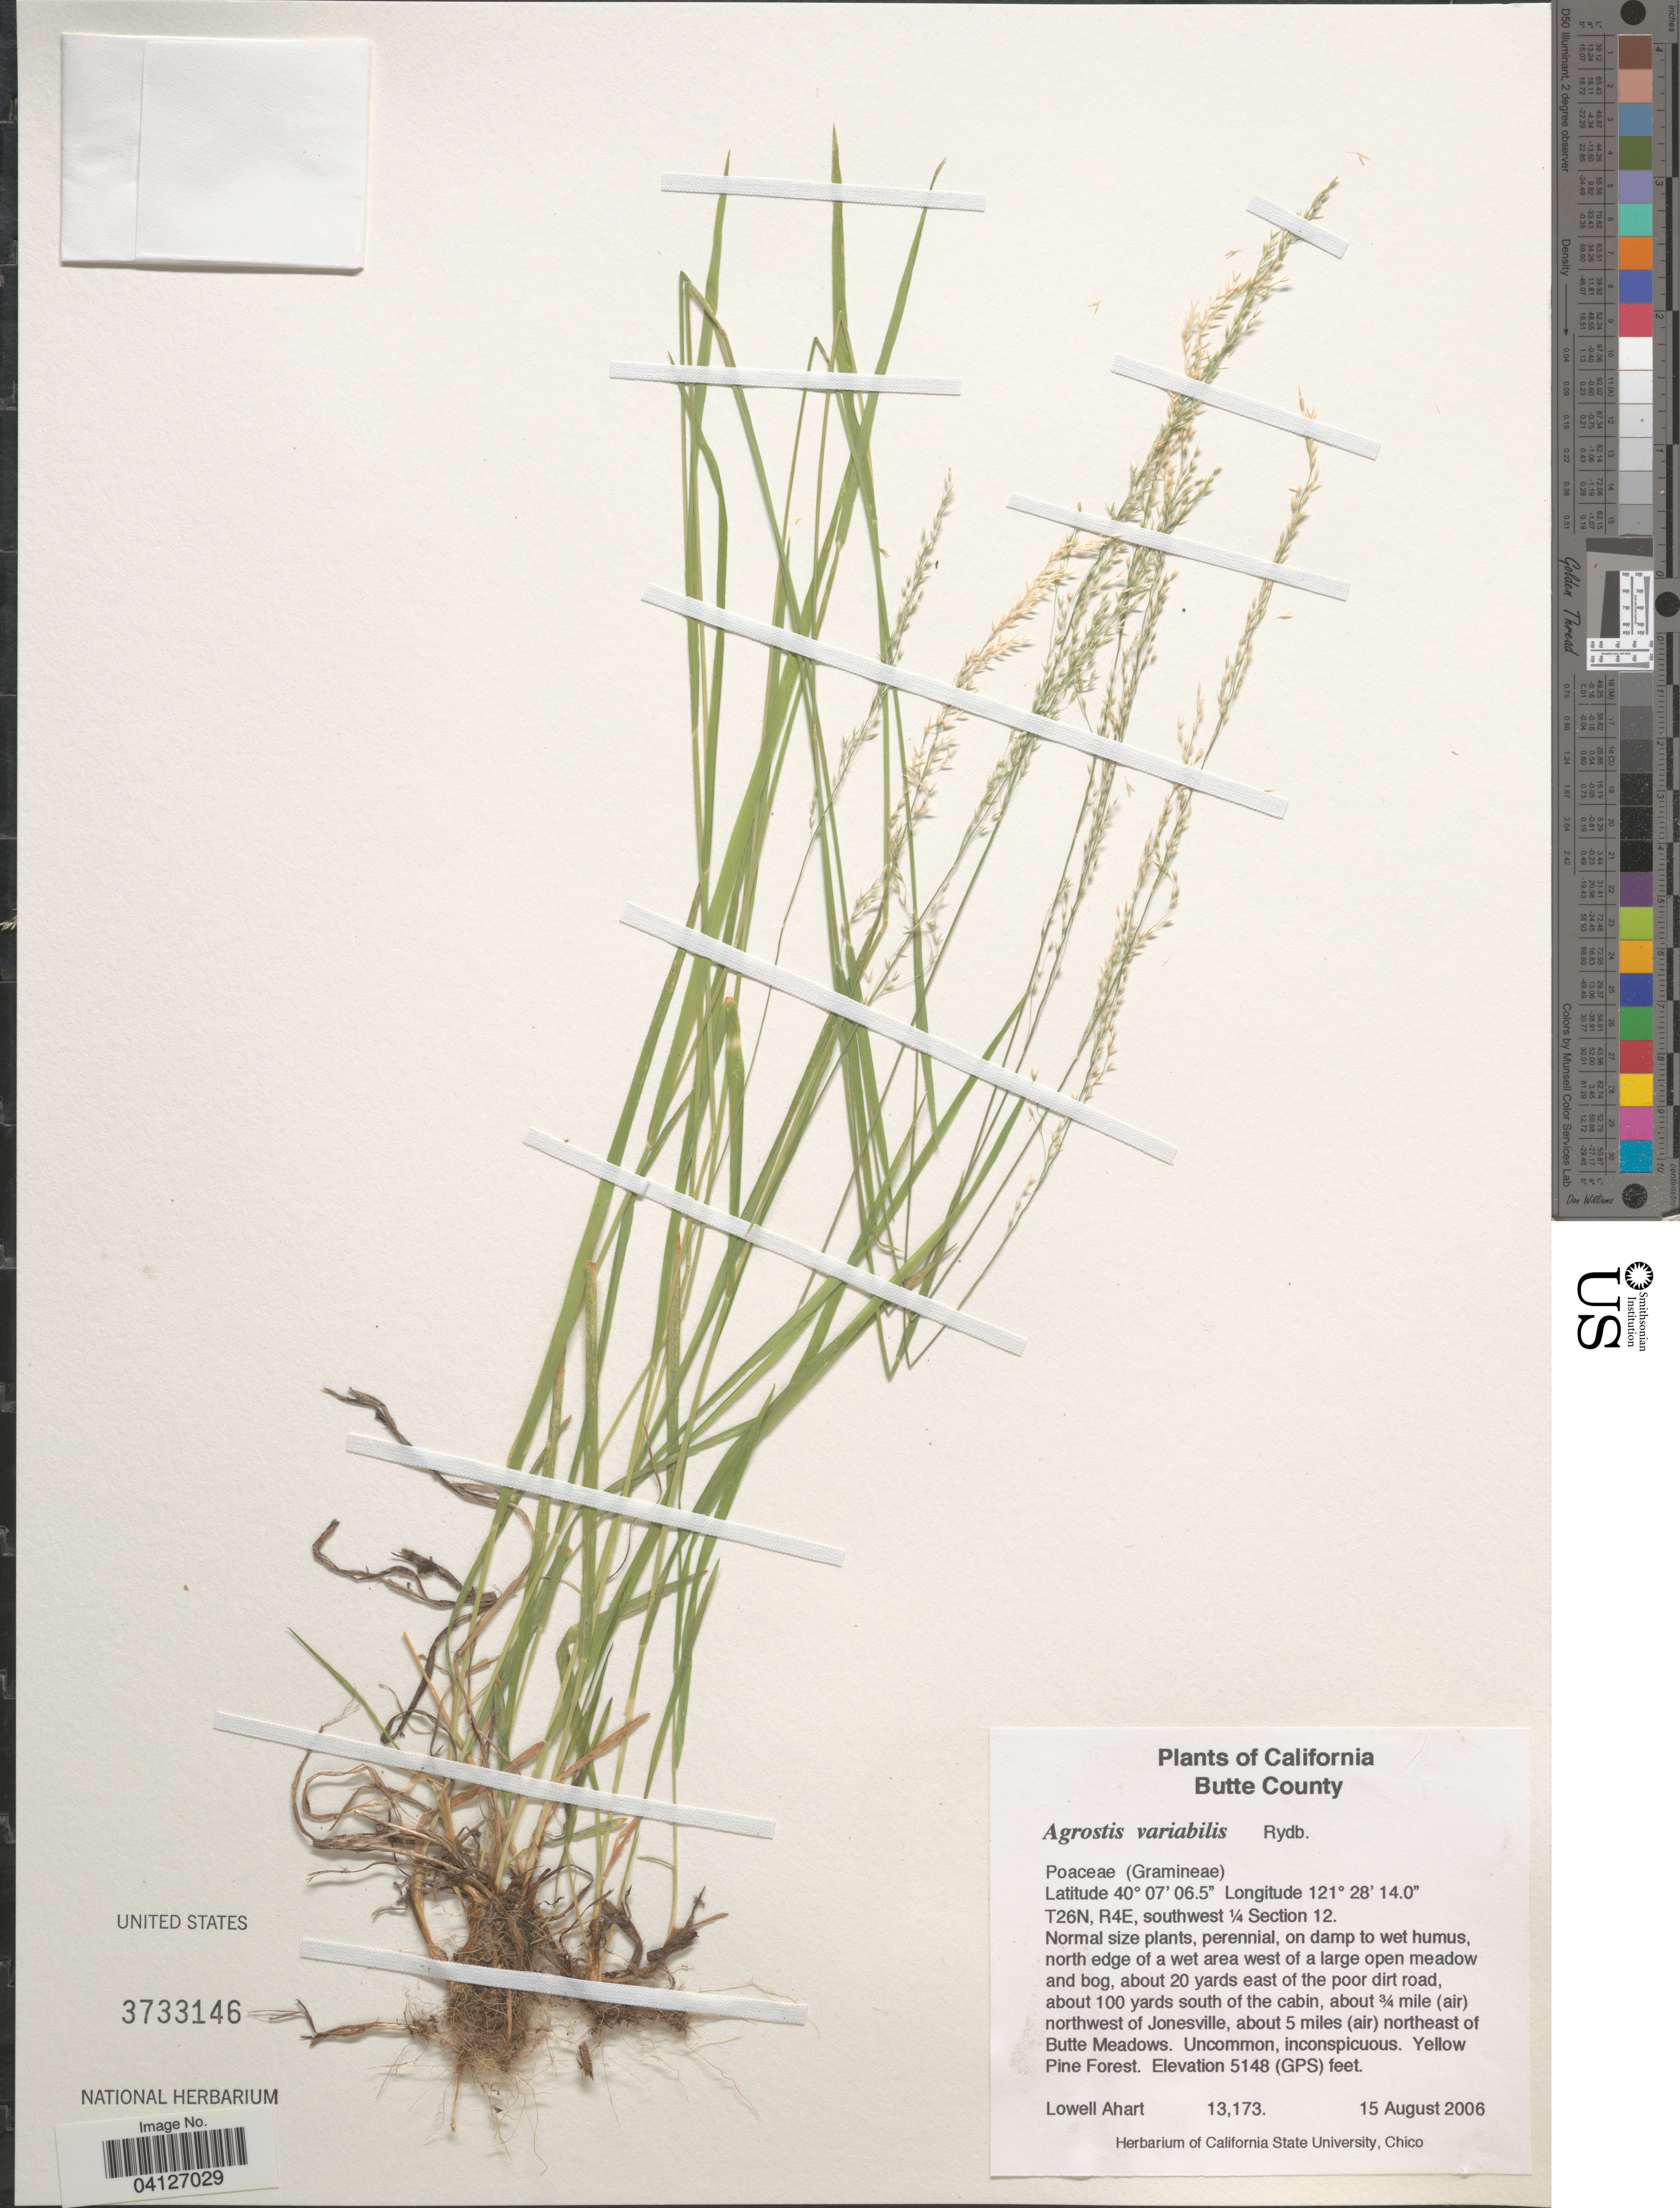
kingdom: Plantae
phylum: Tracheophyta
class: Liliopsida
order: Poales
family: Poaceae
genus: Agrostis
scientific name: Agrostis variabilis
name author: Rydb.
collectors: L. Ahart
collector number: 13173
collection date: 2006-08-15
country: United States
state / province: California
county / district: Butte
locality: Butte County. T26N, R4E, southwest ¼ Section 12. North edge of a wet area west of a large open meadow and bog, about 20 yards east of the poor dirt road, about 100 yards south of the cabin, about ¾ mile (air) northwest of Jonesville, about 5 miles (air) northeast of Butte Meadows.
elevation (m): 1569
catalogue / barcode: US 3733146